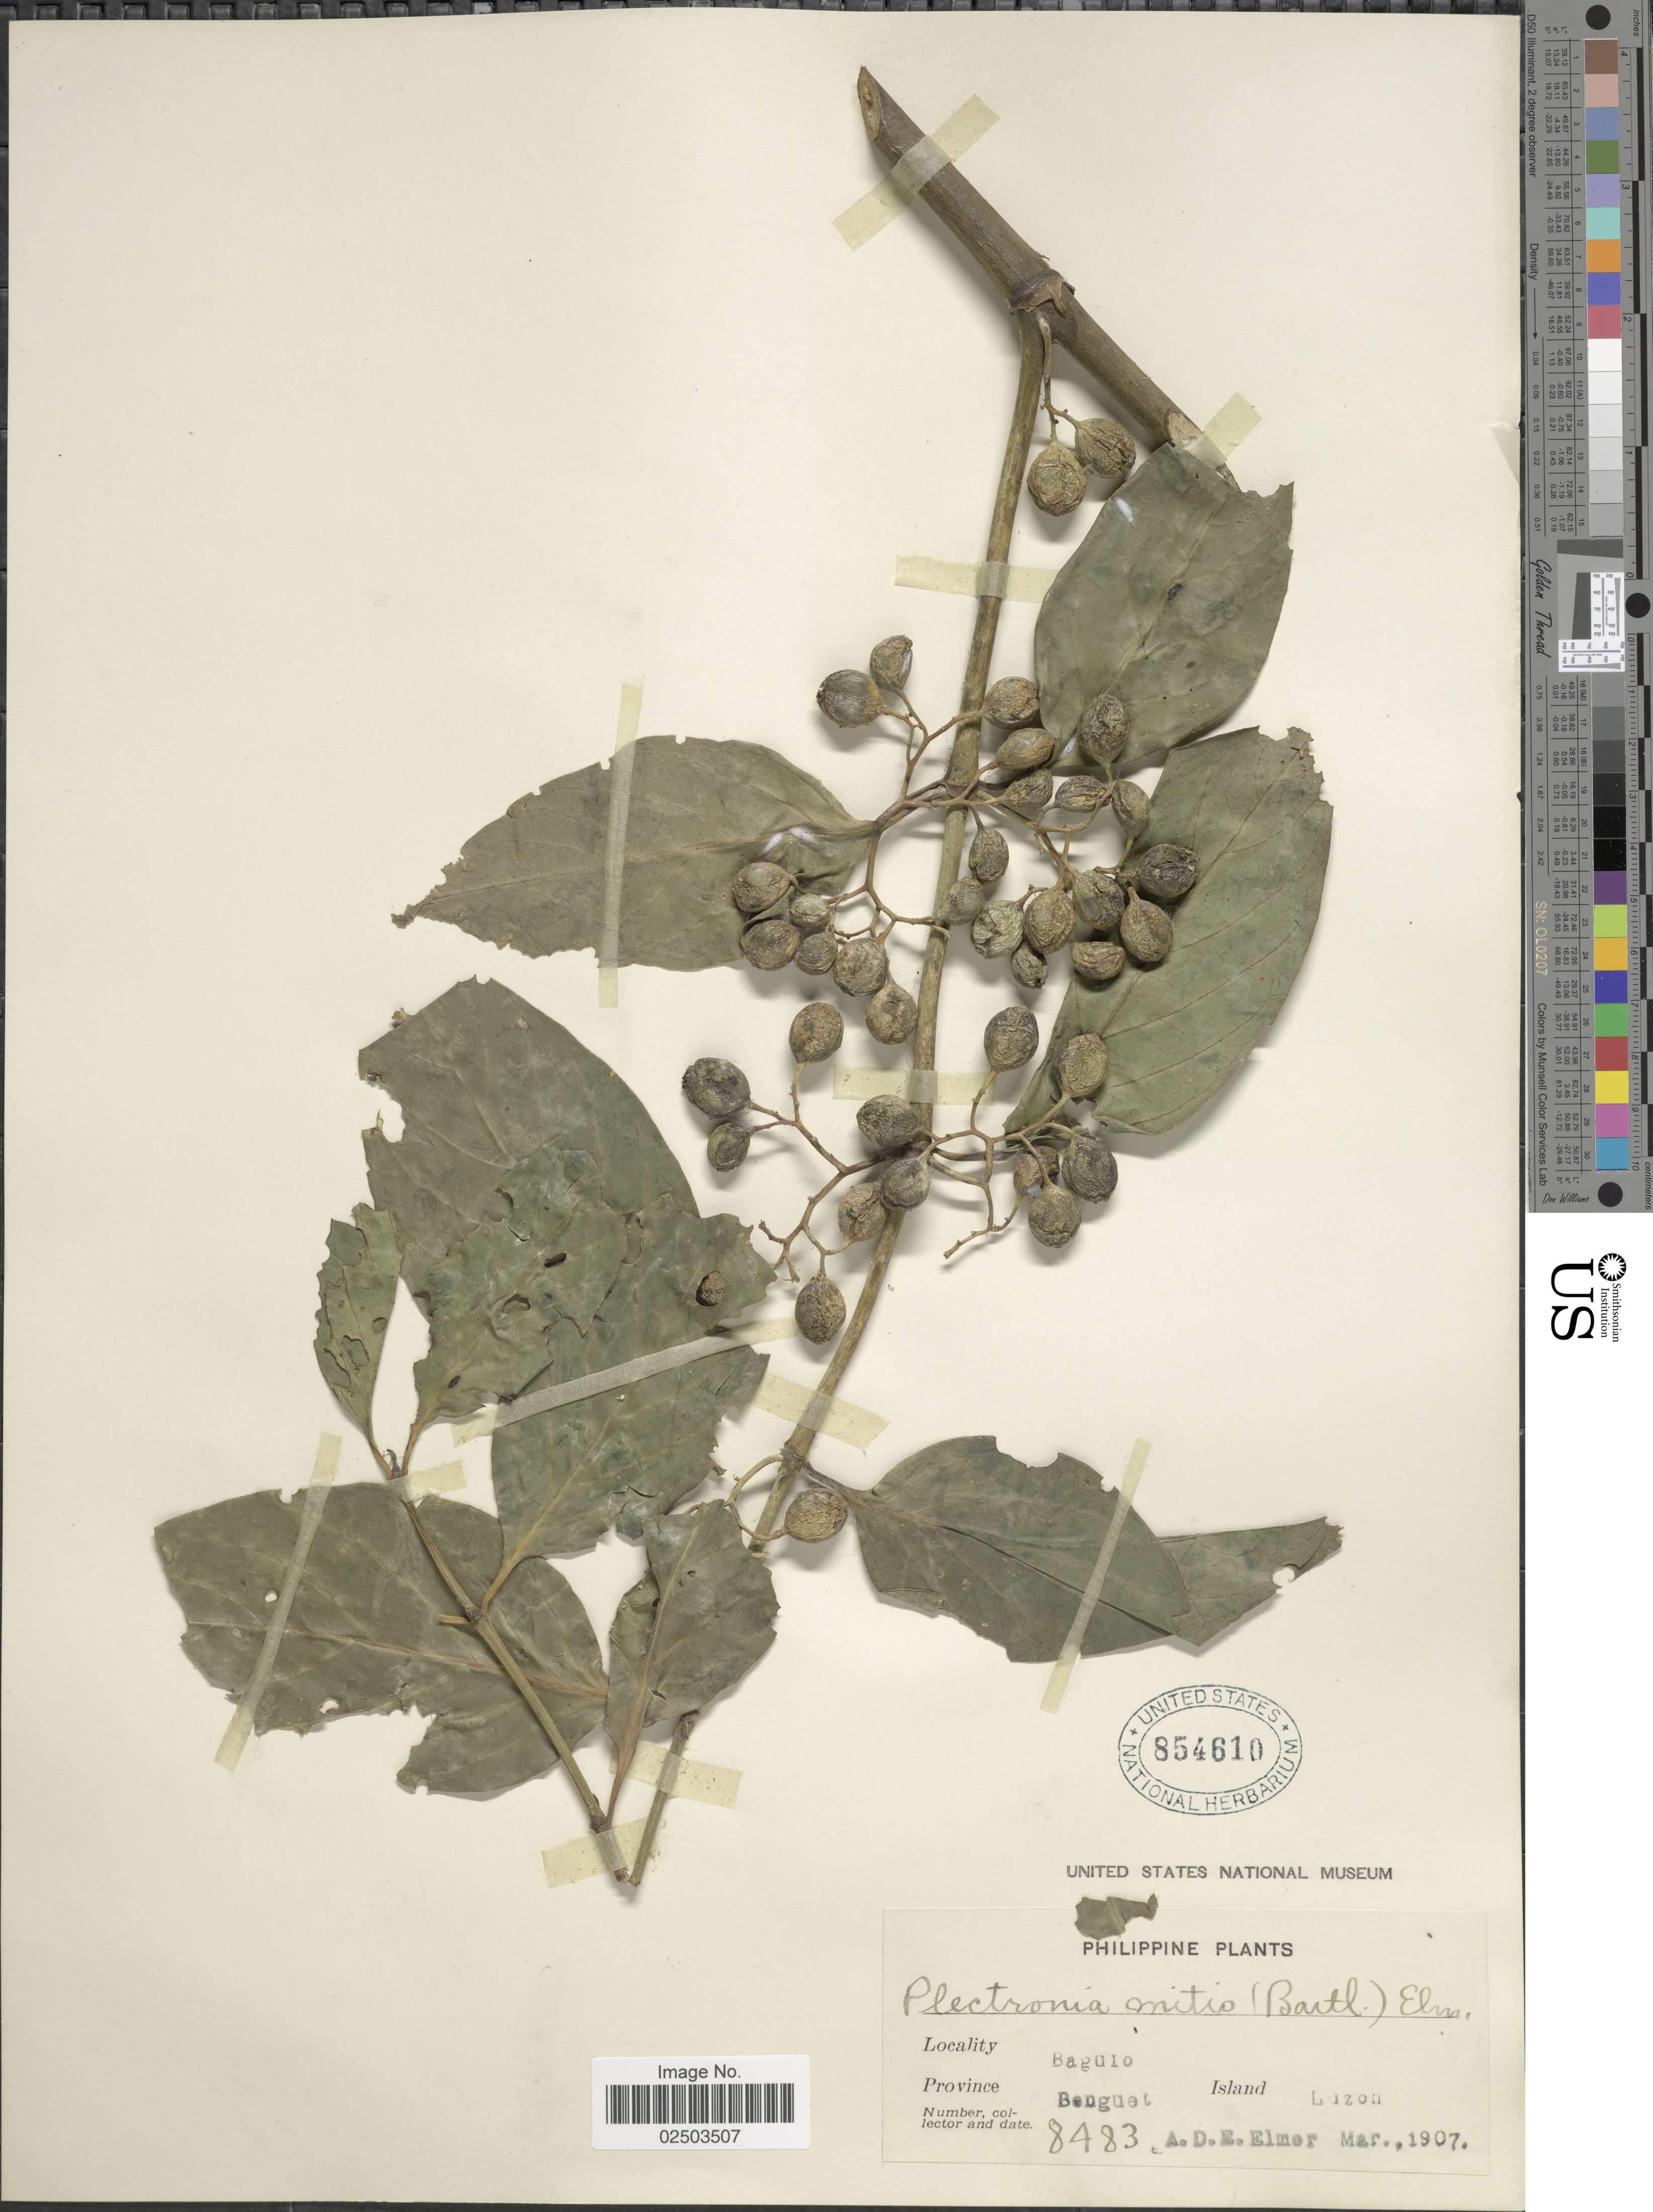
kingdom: Plantae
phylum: Tracheophyta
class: Magnoliopsida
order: Gentianales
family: Rubiaceae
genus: Canthium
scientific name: Canthium monstrosum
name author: (A. Rich.) Merr.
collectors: A. D. E. Elmer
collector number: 8483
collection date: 1907-03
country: Philippines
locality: Baguio, Province Benguat Island, Luzon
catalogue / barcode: US 854610